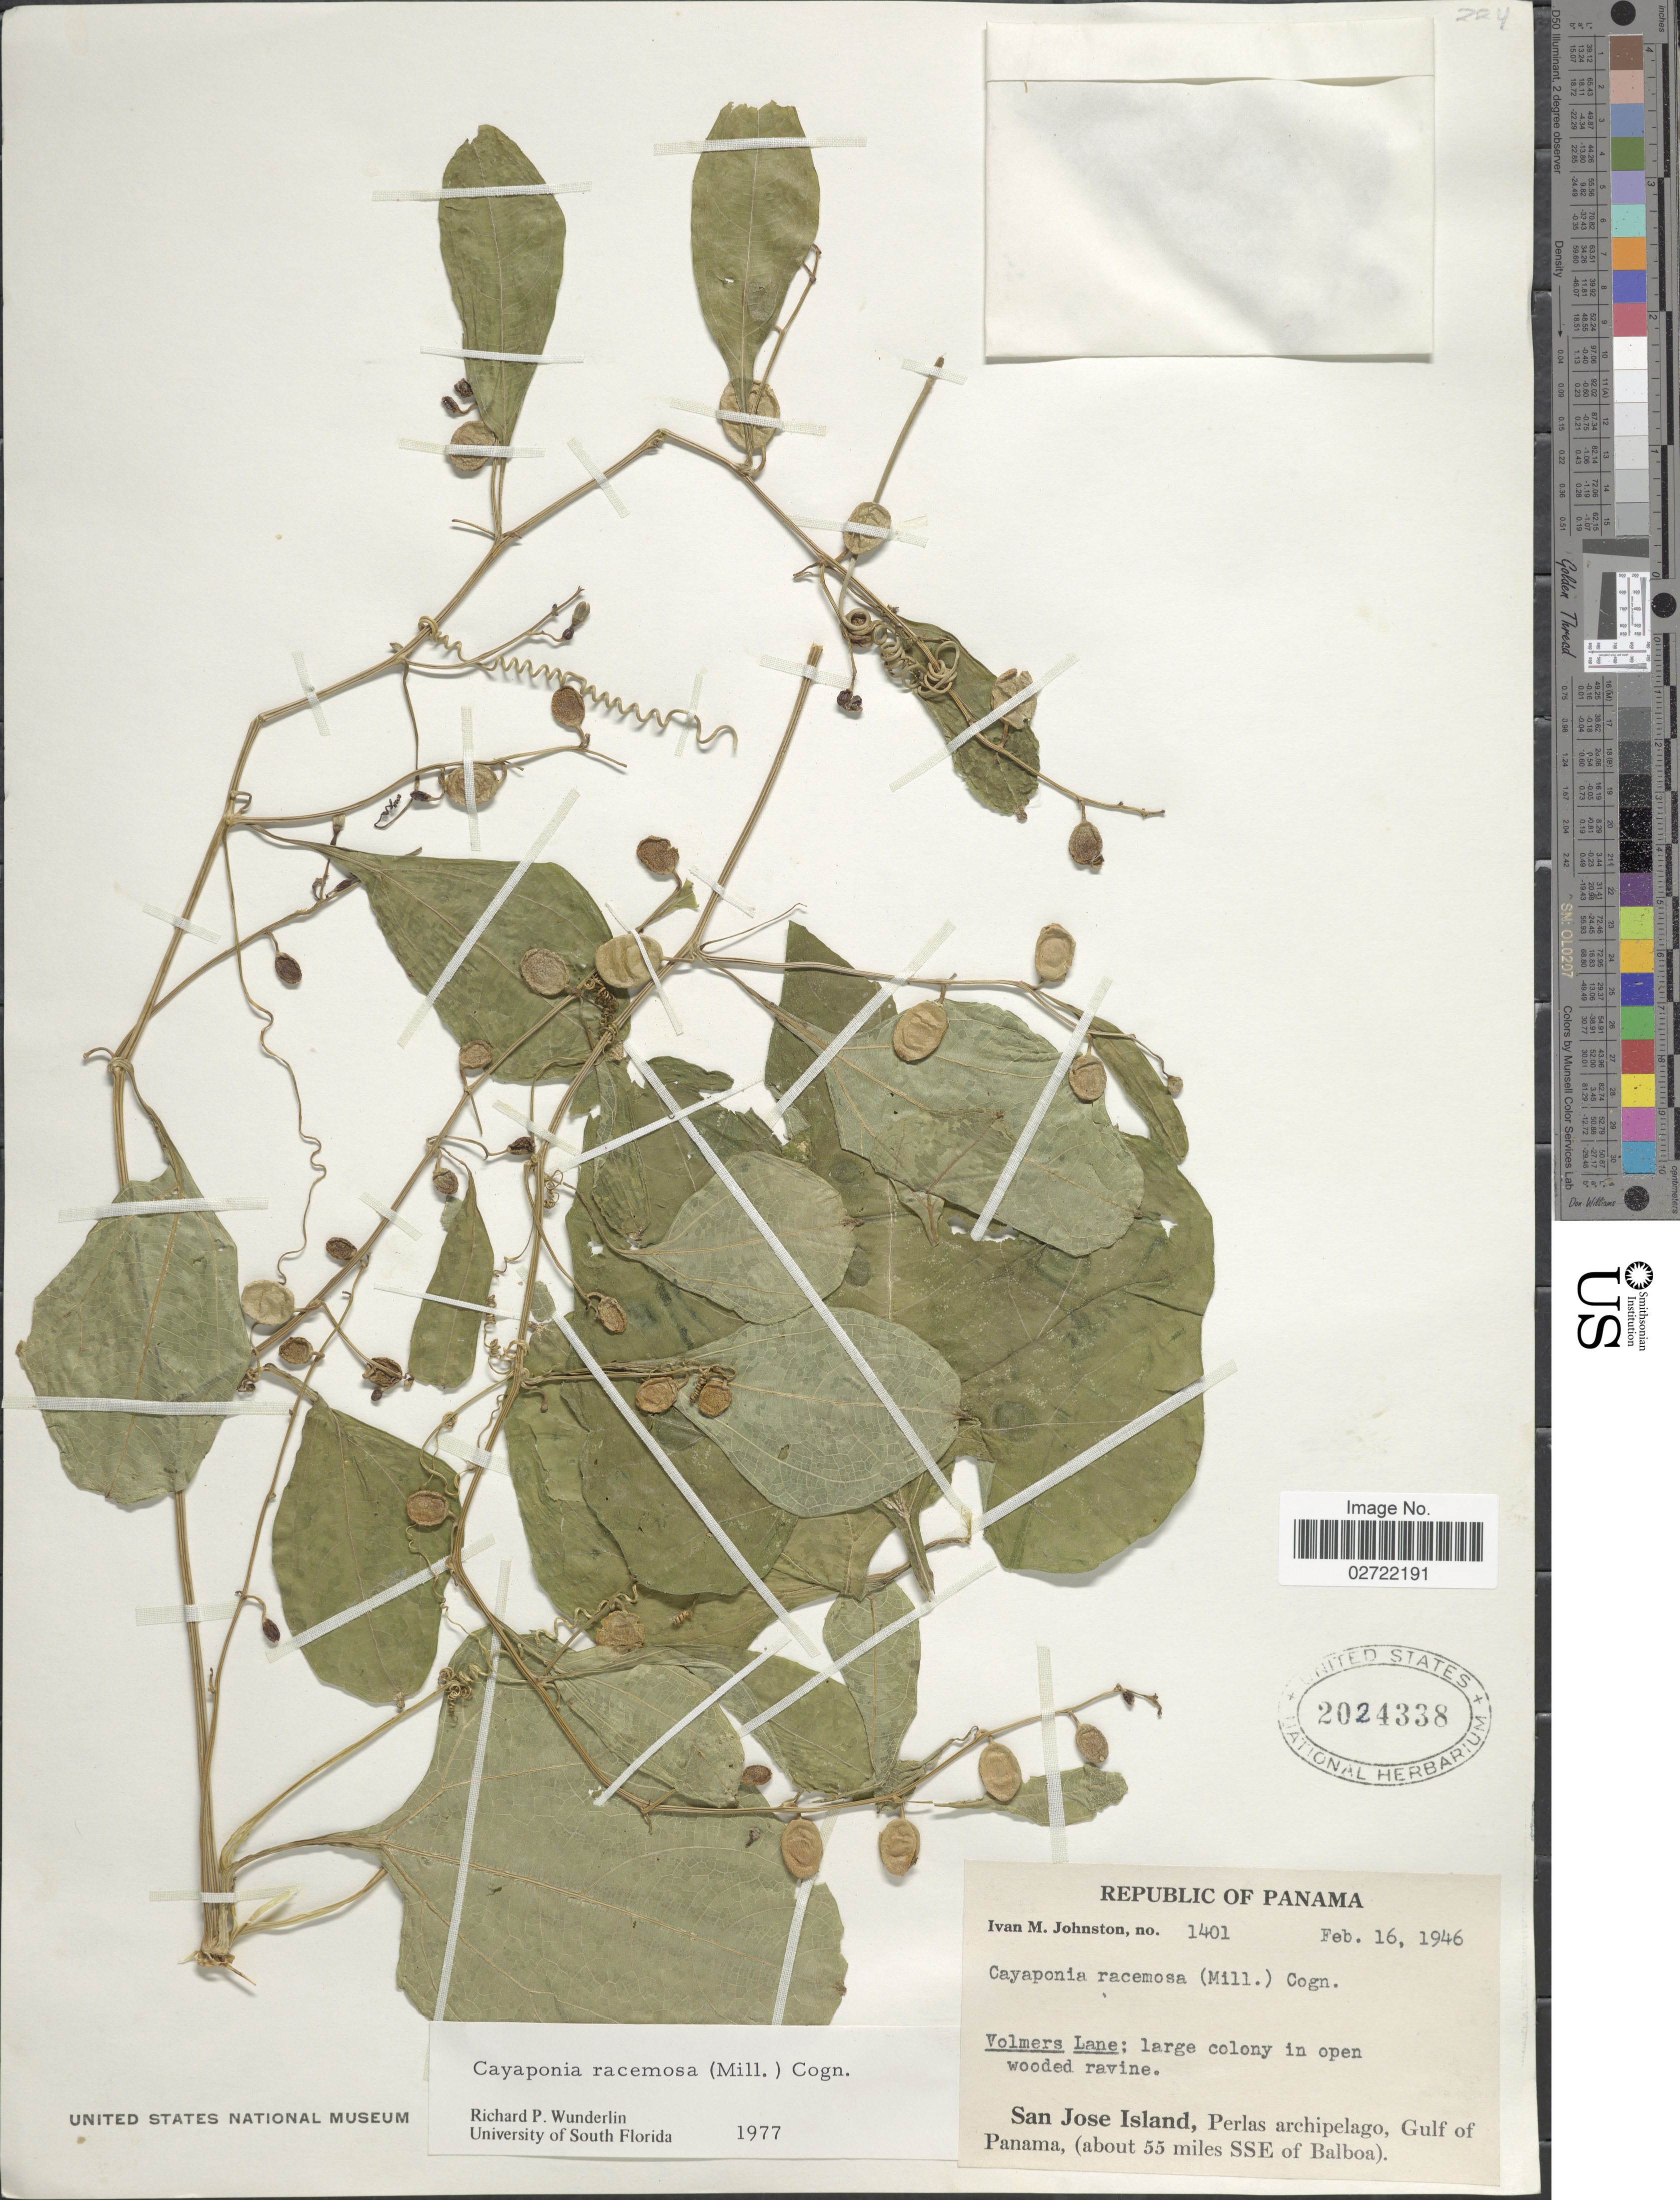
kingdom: Plantae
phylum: Tracheophyta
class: Magnoliopsida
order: Cucurbitales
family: Cucurbitaceae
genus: Cayaponia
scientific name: Cayaponia racemosa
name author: (Mill.) Cogn.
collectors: I.M. Johnston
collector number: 1401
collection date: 1946-02-16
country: Panama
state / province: Panamá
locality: San Jose Island, Perlas archipelago, Gulf of Panama, (about 55 miles SSE of Balboa).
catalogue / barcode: US 2024338